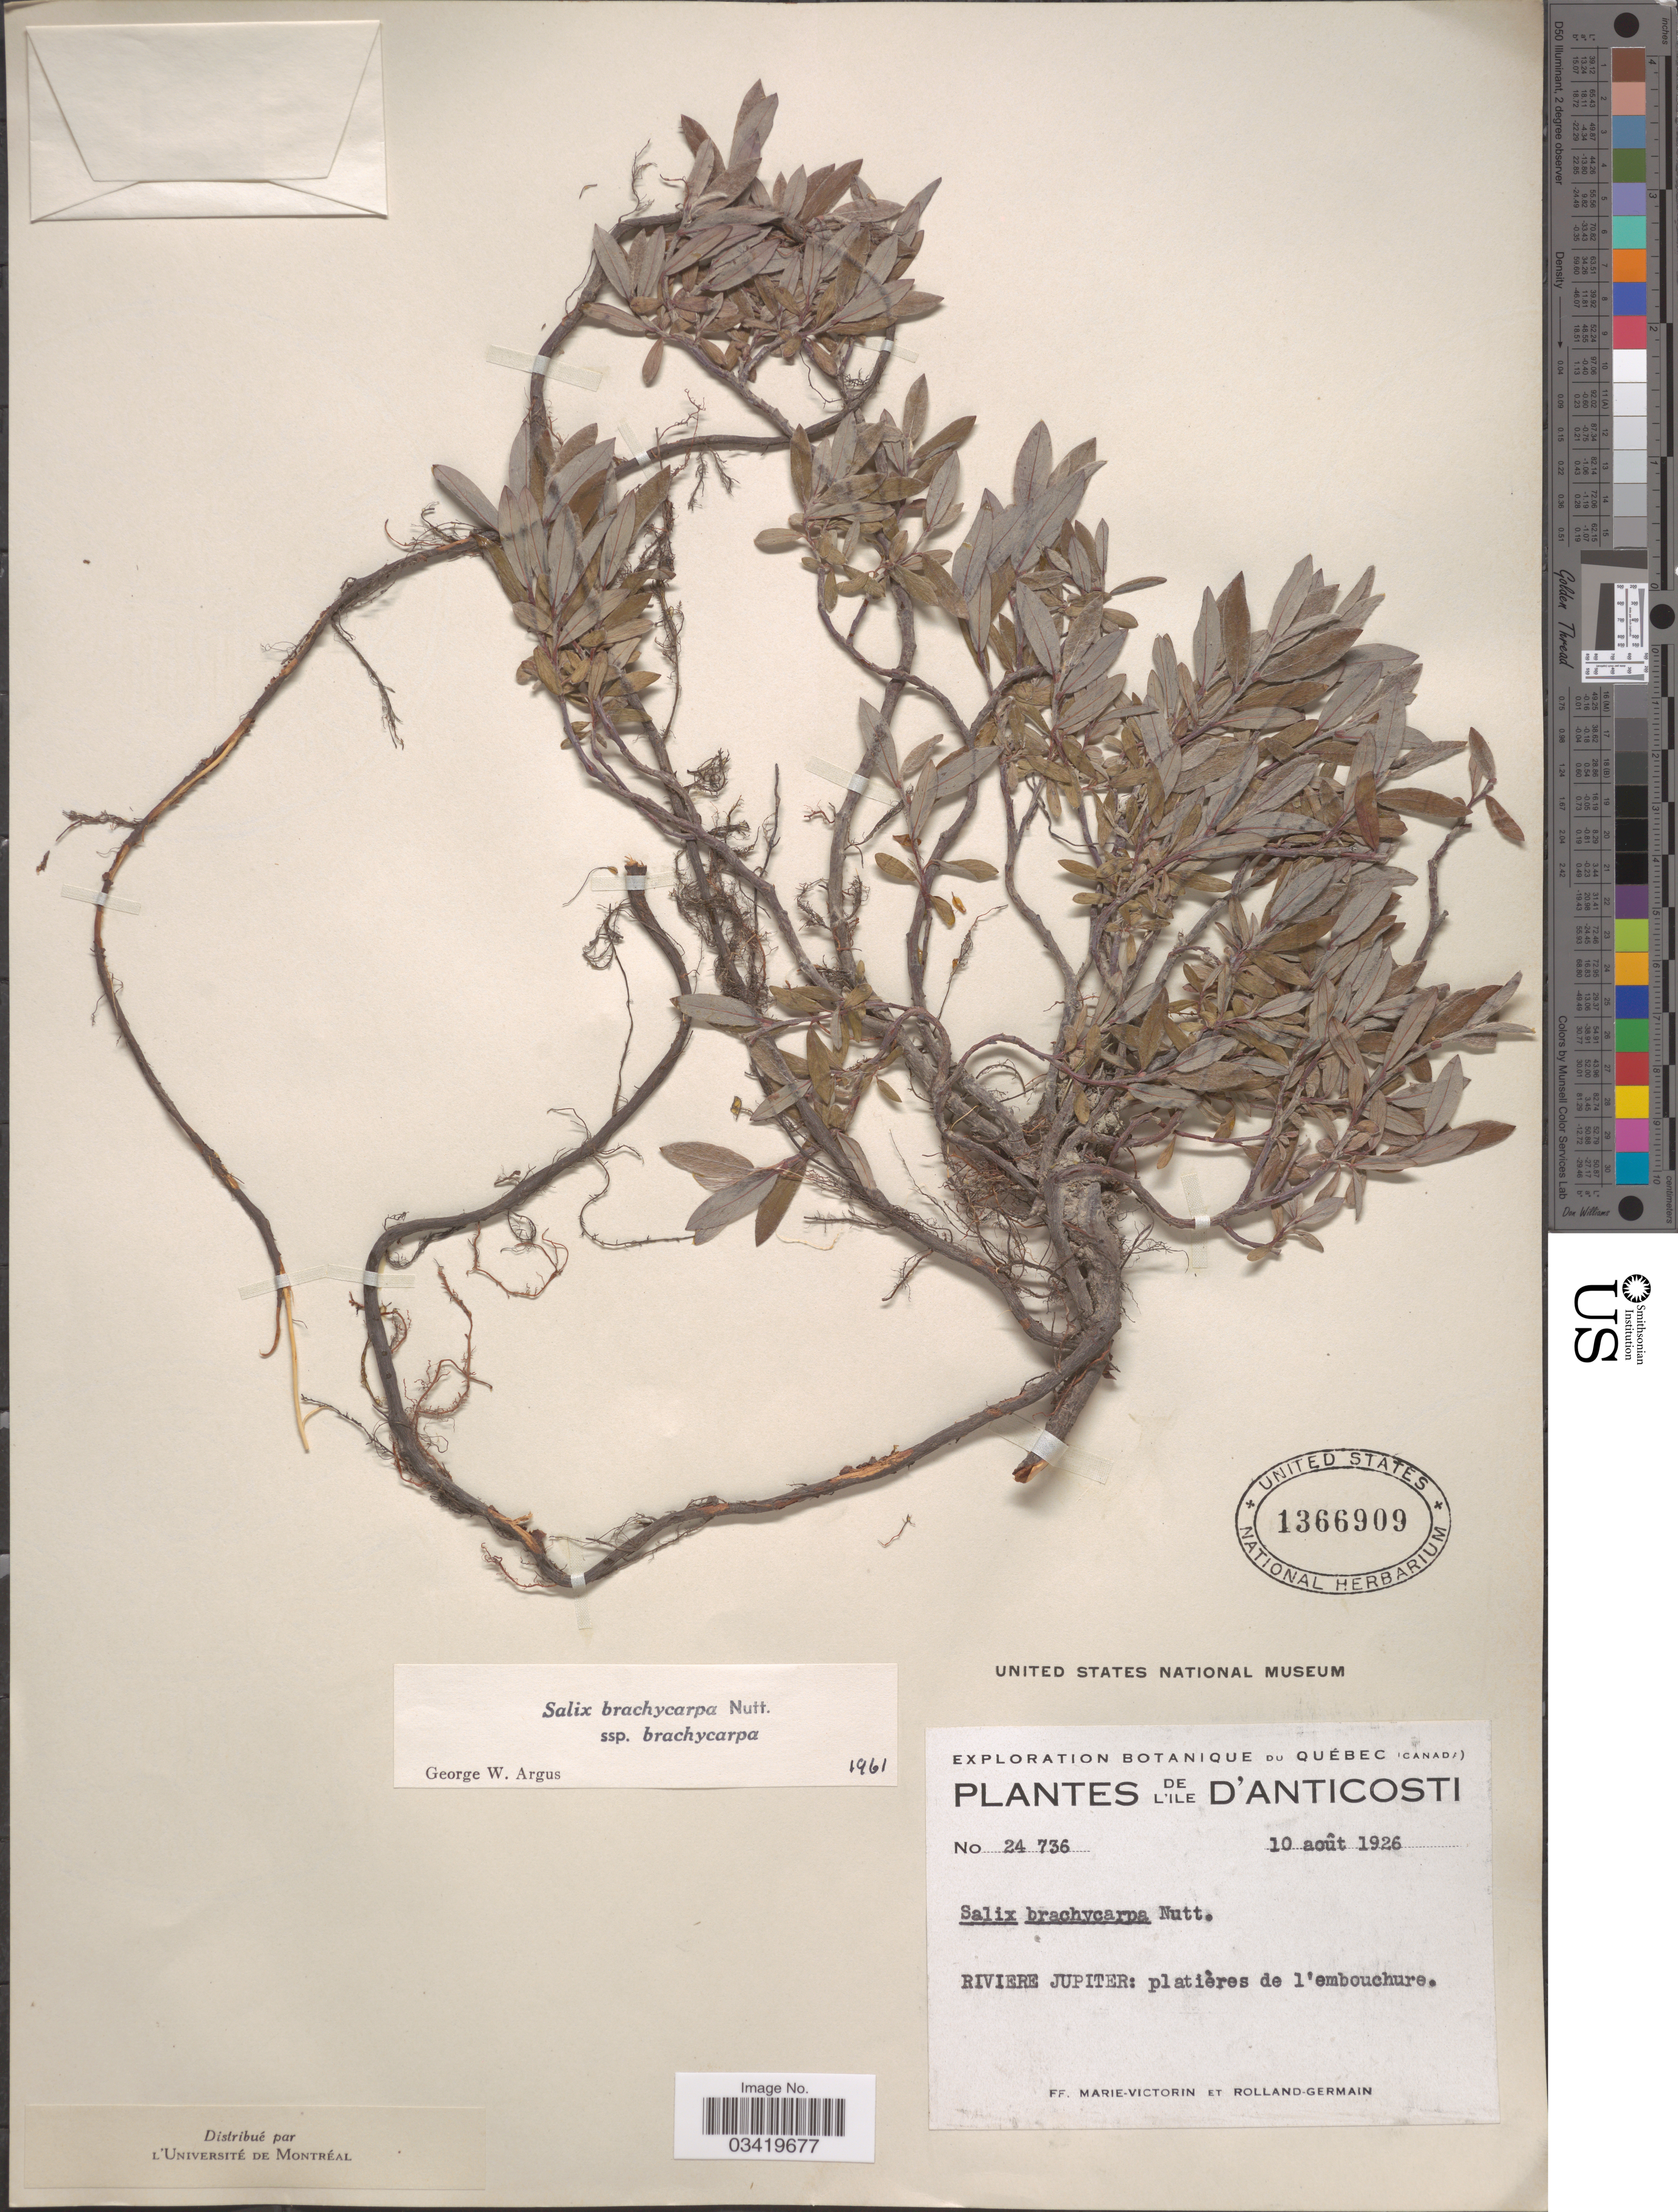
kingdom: Plantae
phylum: Tracheophyta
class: Magnoliopsida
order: Malpighiales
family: Salicaceae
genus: Salix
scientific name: Salix brachycarpa subsp. brachycarpa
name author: Nutt.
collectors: F. Marie-Victorin & Rolland-Germain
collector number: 24736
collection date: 1926-08-10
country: Canada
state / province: Quebec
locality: De L'Ile D'Anticosti. Riviere Jupiter: platières de l'embouchure.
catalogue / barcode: US 1366909